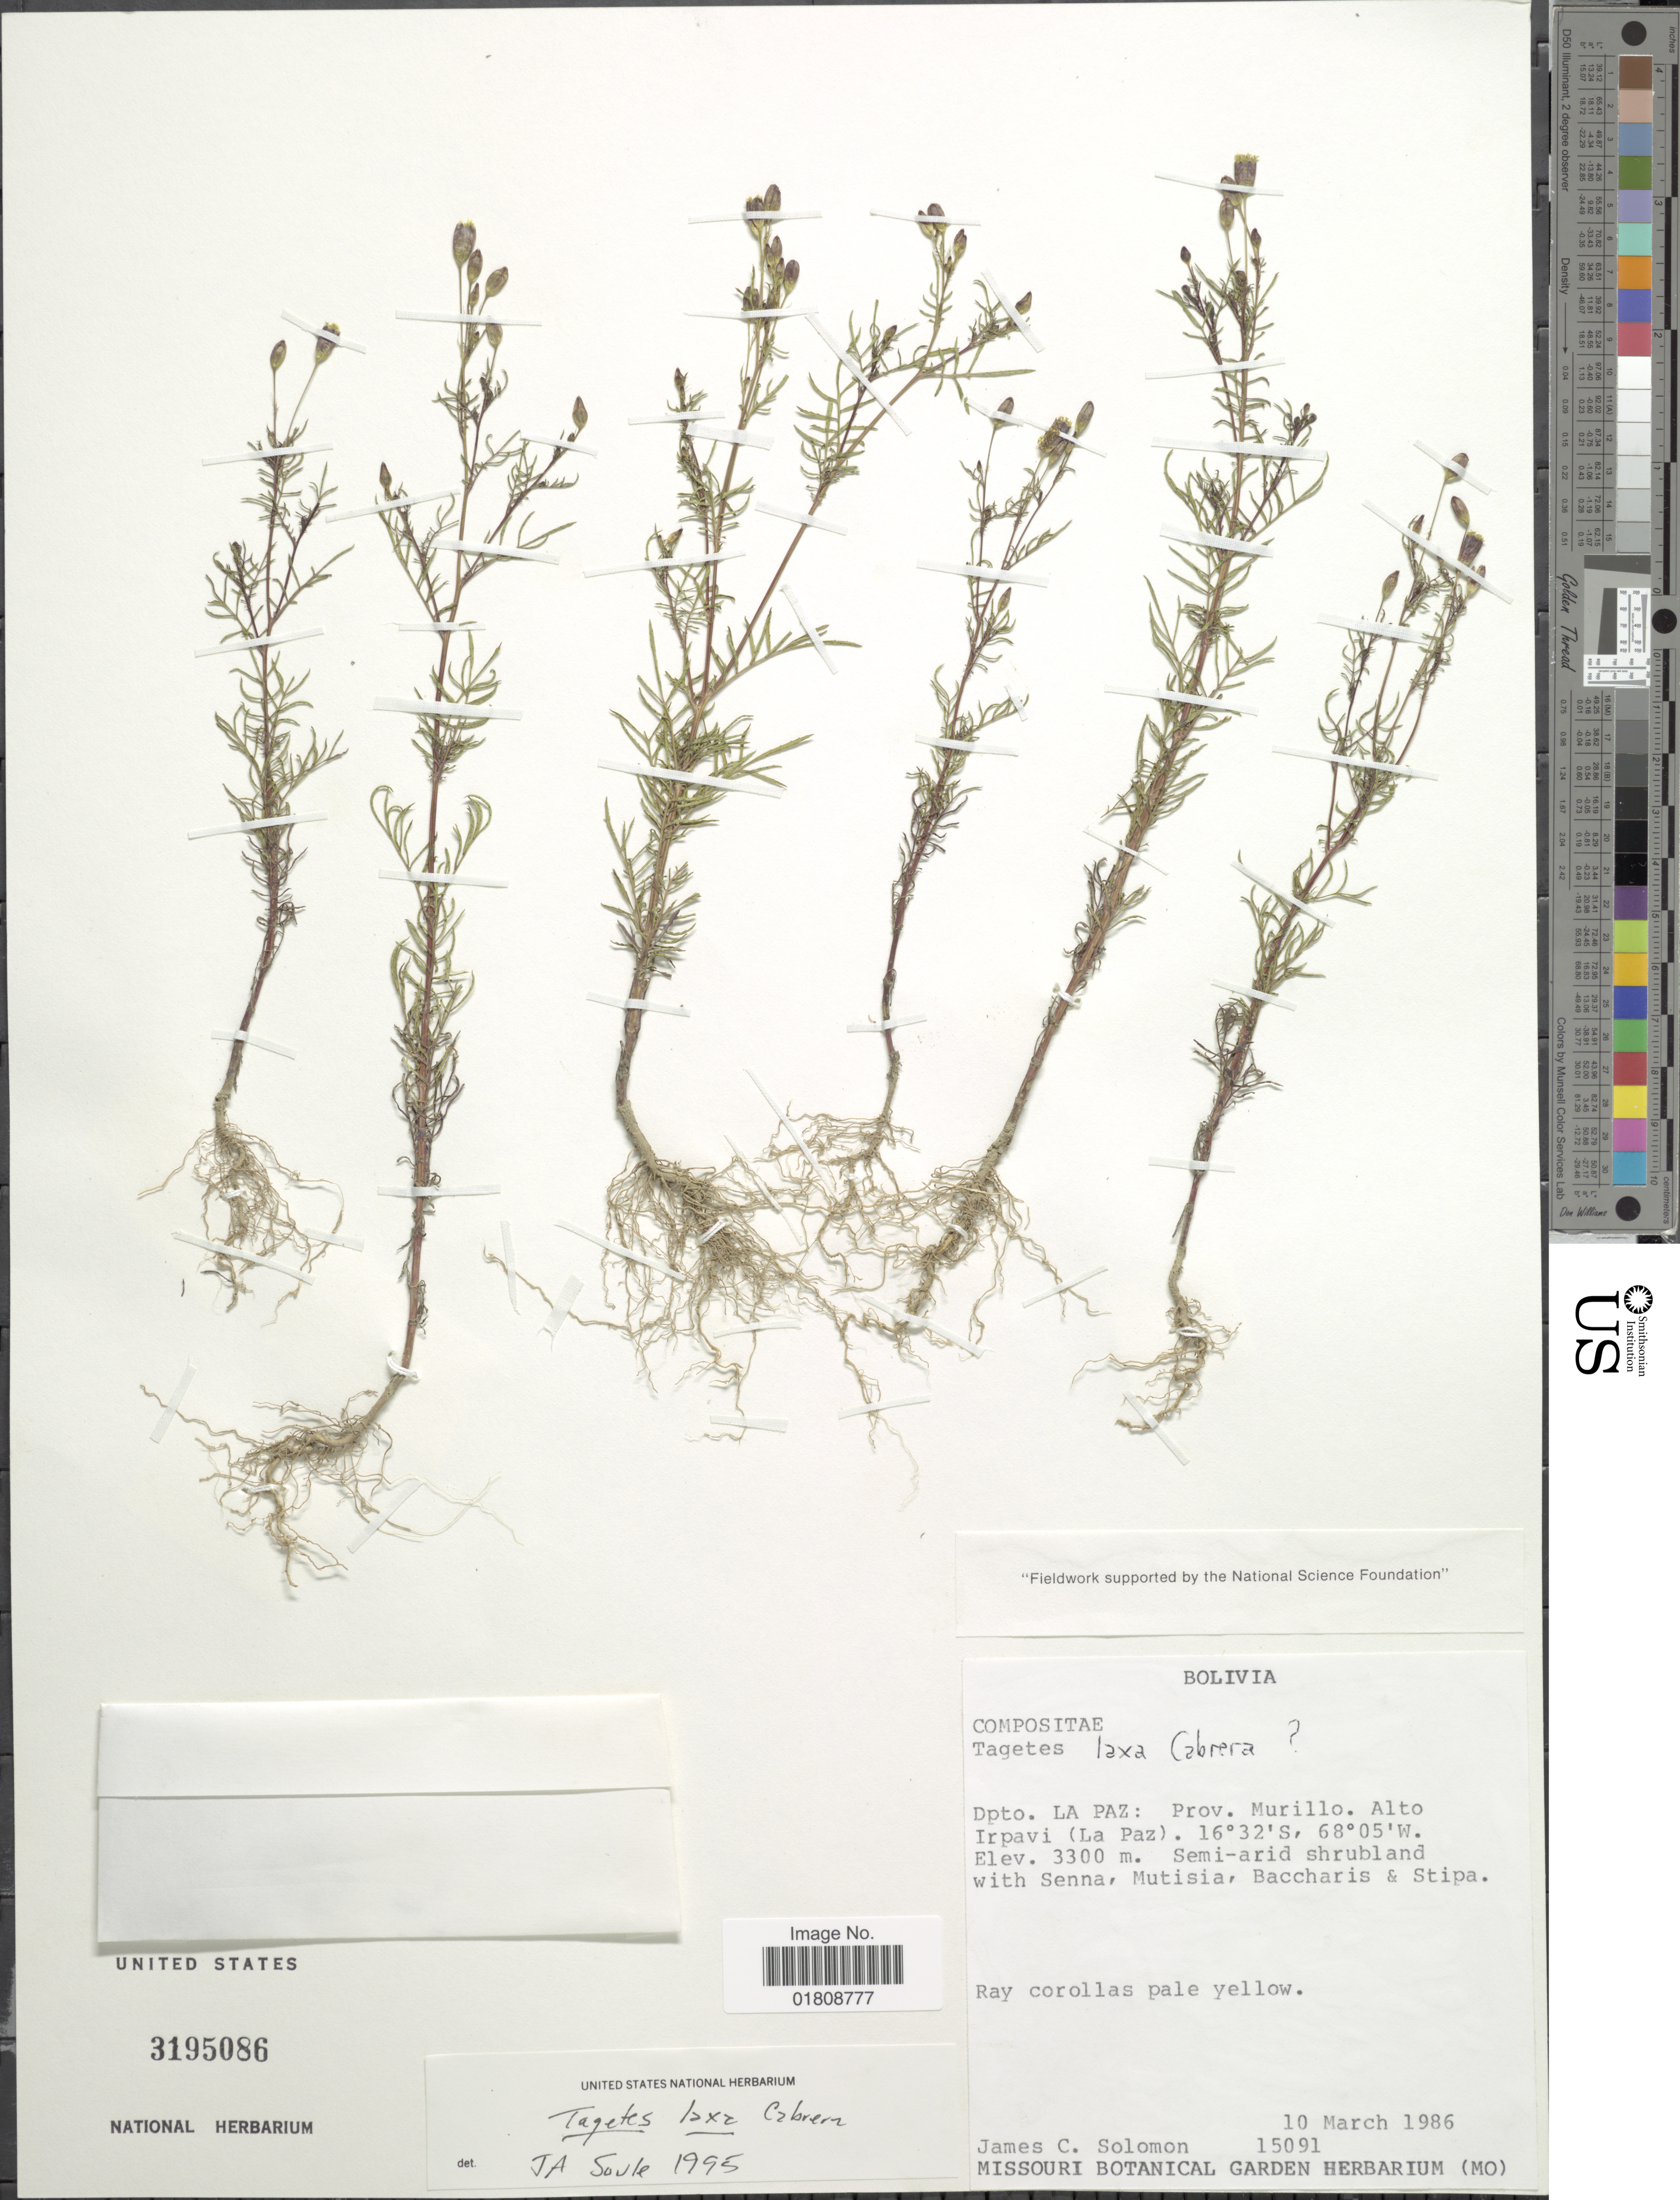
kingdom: Plantae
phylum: Tracheophyta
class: Magnoliopsida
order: Asterales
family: Asteraceae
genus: Tagetes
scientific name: Tagetes laxa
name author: Caberra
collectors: J. C. Solomon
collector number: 15091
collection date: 1986-03-10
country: Bolivia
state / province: La Paz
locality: Prov. Murillo, Alto Irpavi (La Paz)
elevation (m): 3300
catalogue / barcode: US 3195086